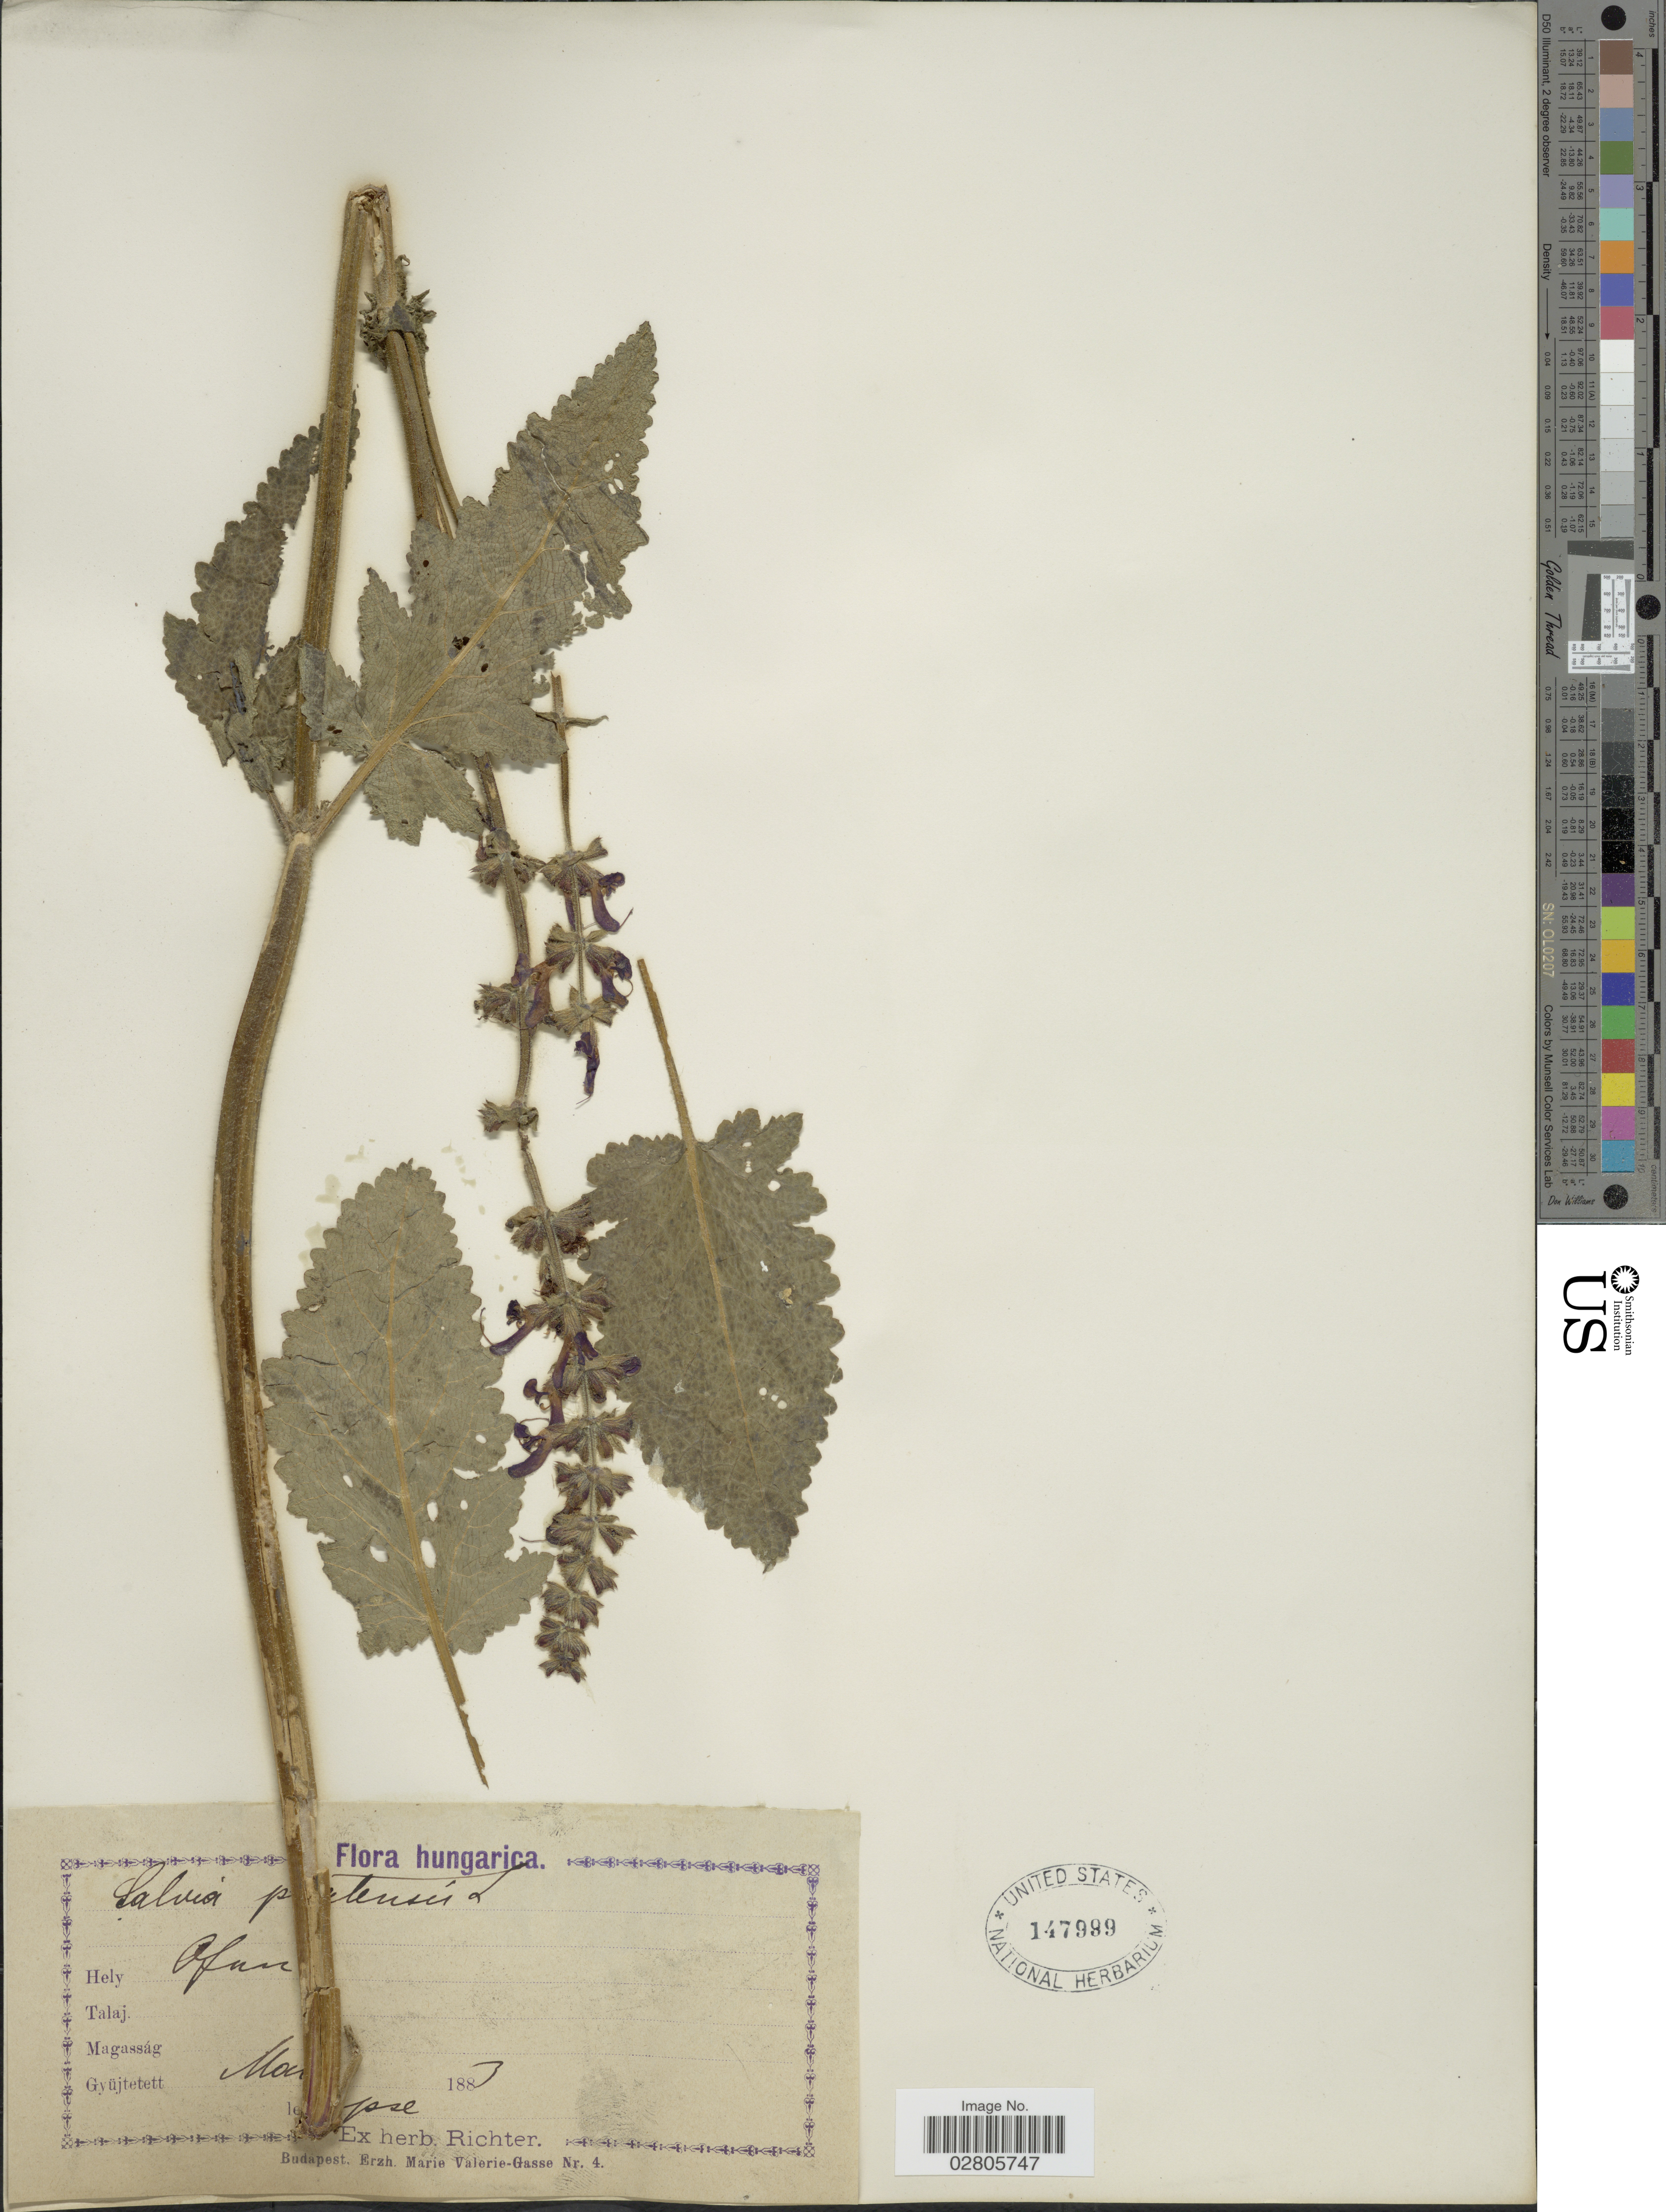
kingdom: Plantae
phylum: Tracheophyta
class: Magnoliopsida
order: Lamiales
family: Lamiaceae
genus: Salvia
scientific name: Salvia pratensis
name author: L.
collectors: -- Richter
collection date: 1883-05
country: Hungary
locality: Ofun [interpreted]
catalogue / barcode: US 147999